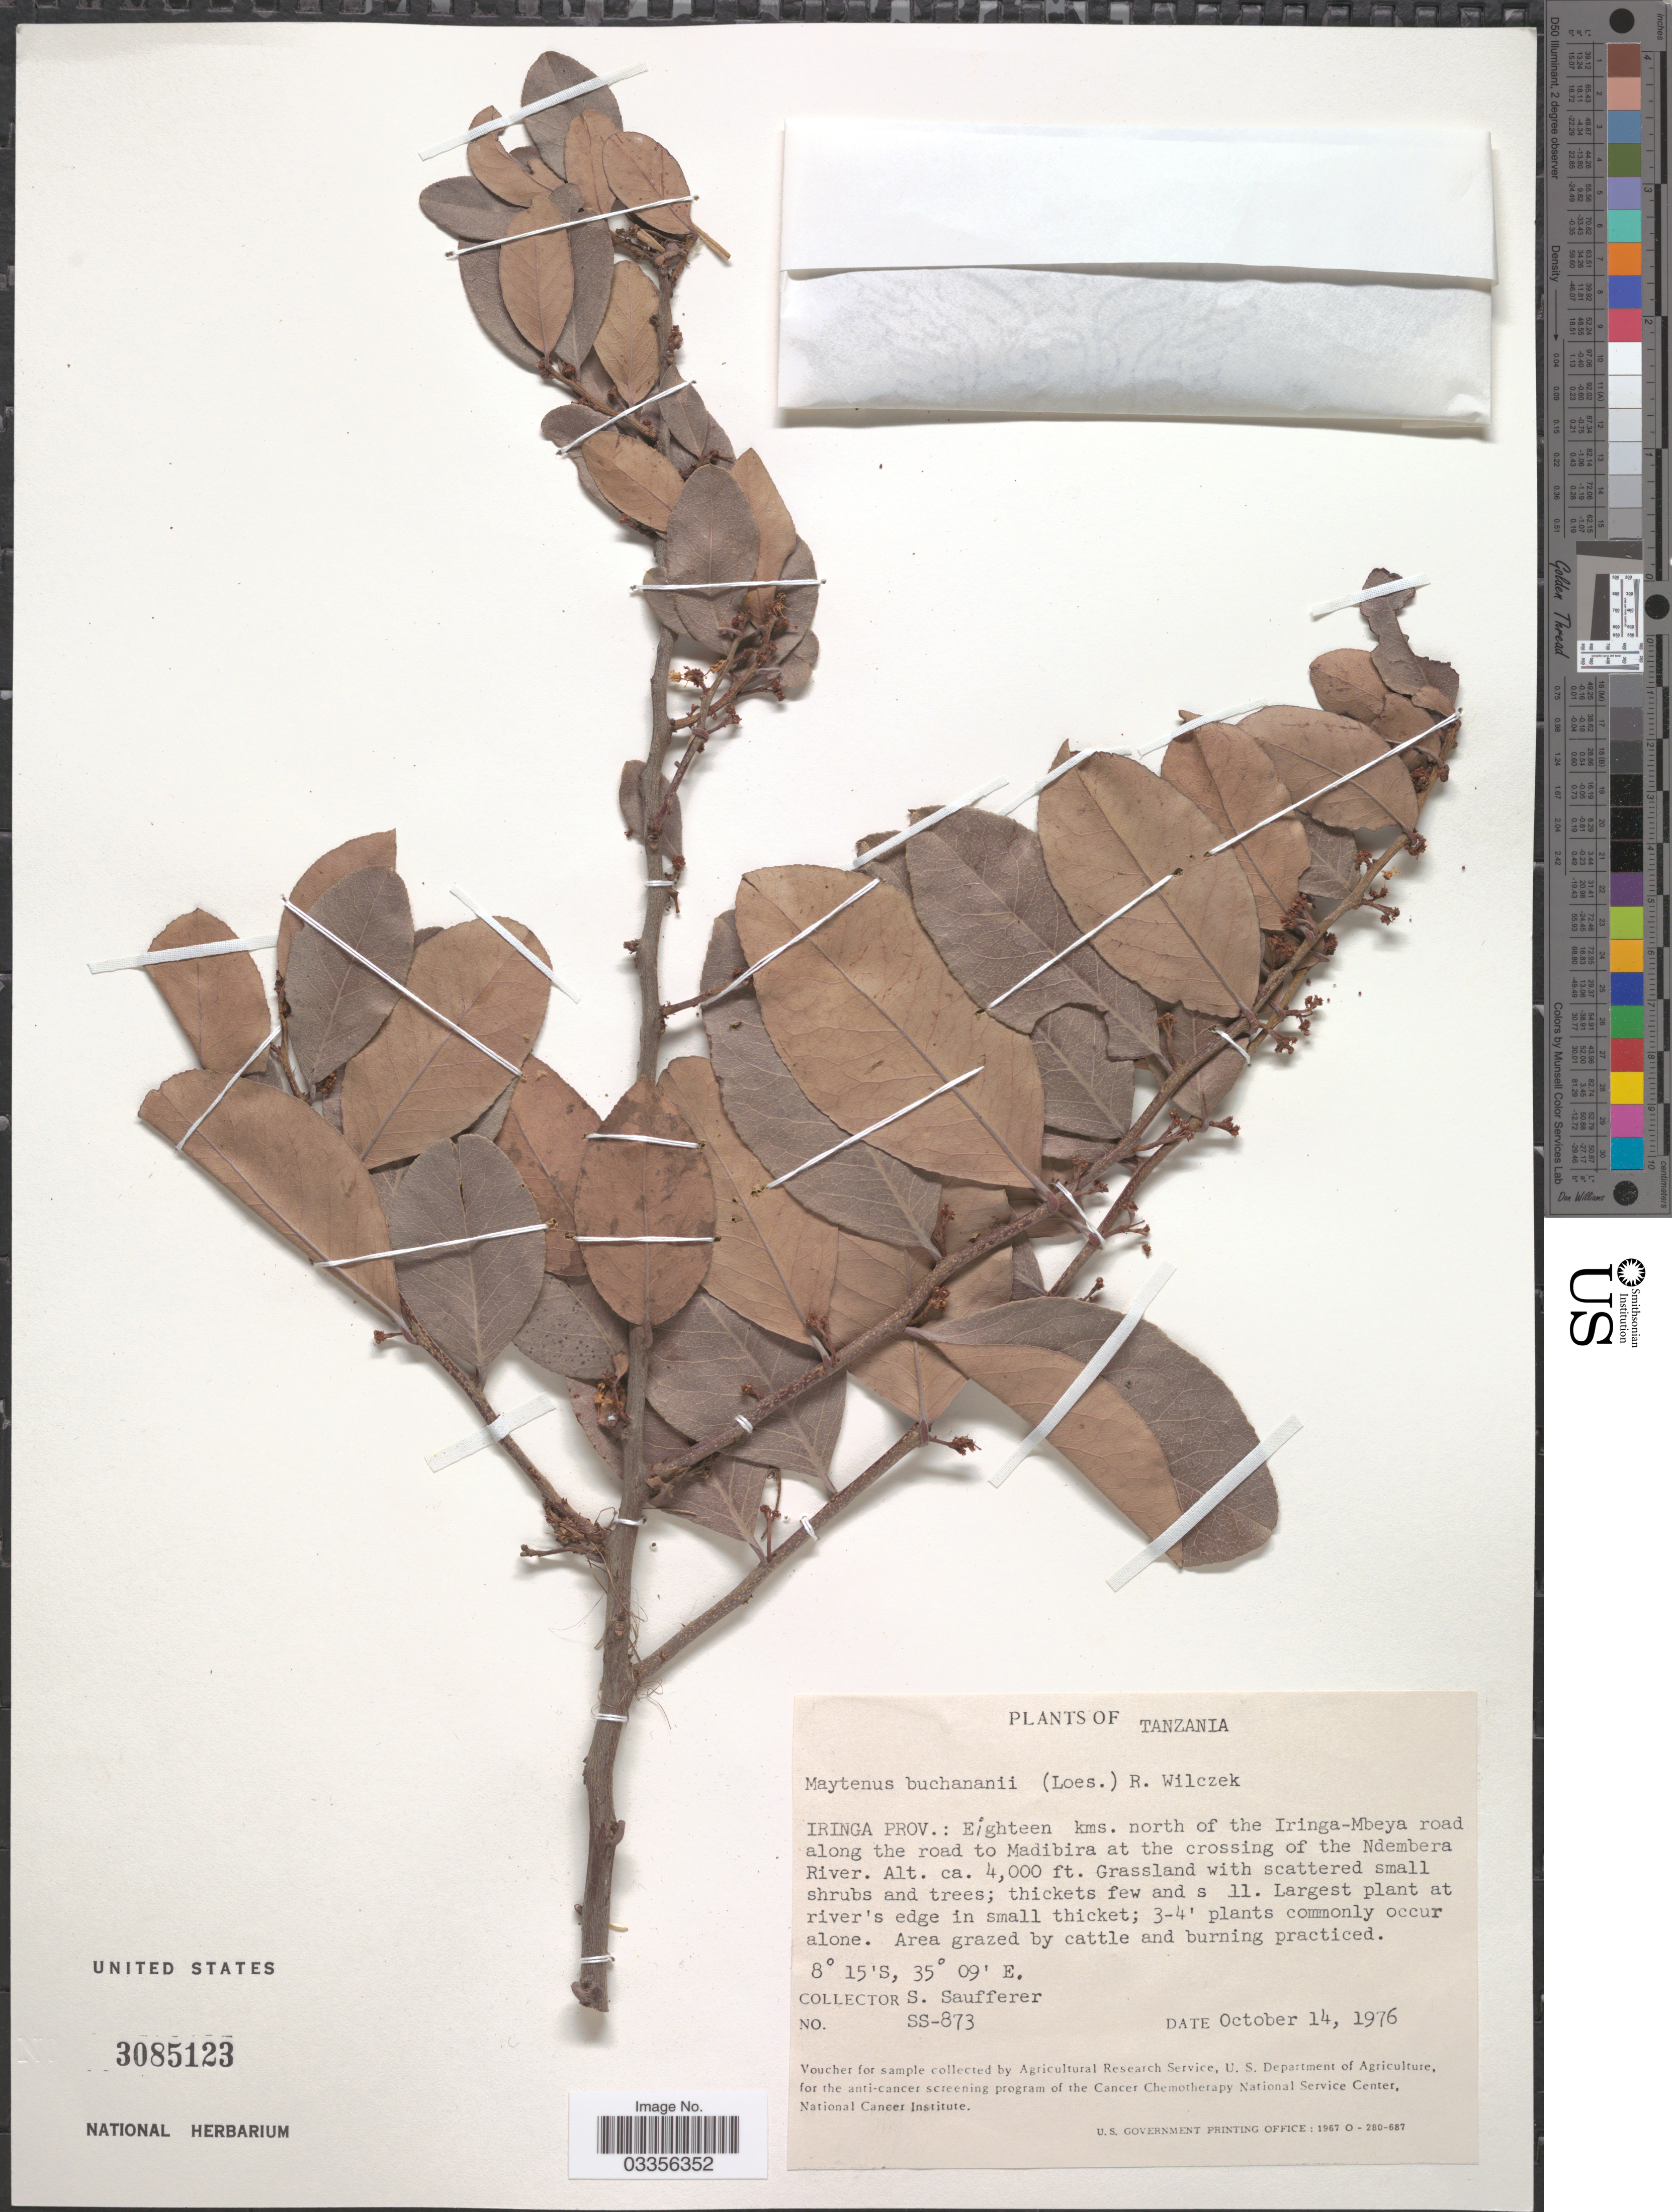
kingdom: Plantae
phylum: Tracheophyta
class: Magnoliopsida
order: Celastrales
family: Celastraceae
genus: Elaeodendron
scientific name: Elaeodendron buchananii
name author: (Loes.) Loes.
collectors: S. Saufferer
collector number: SS-873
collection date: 1976-10-14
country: Tanzania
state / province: Iringa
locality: Eighteen kms. north of the Iringa-Mbeya road along the road to Madibira at the crossing of the Ndembera River.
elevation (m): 1219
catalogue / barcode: US 3085123